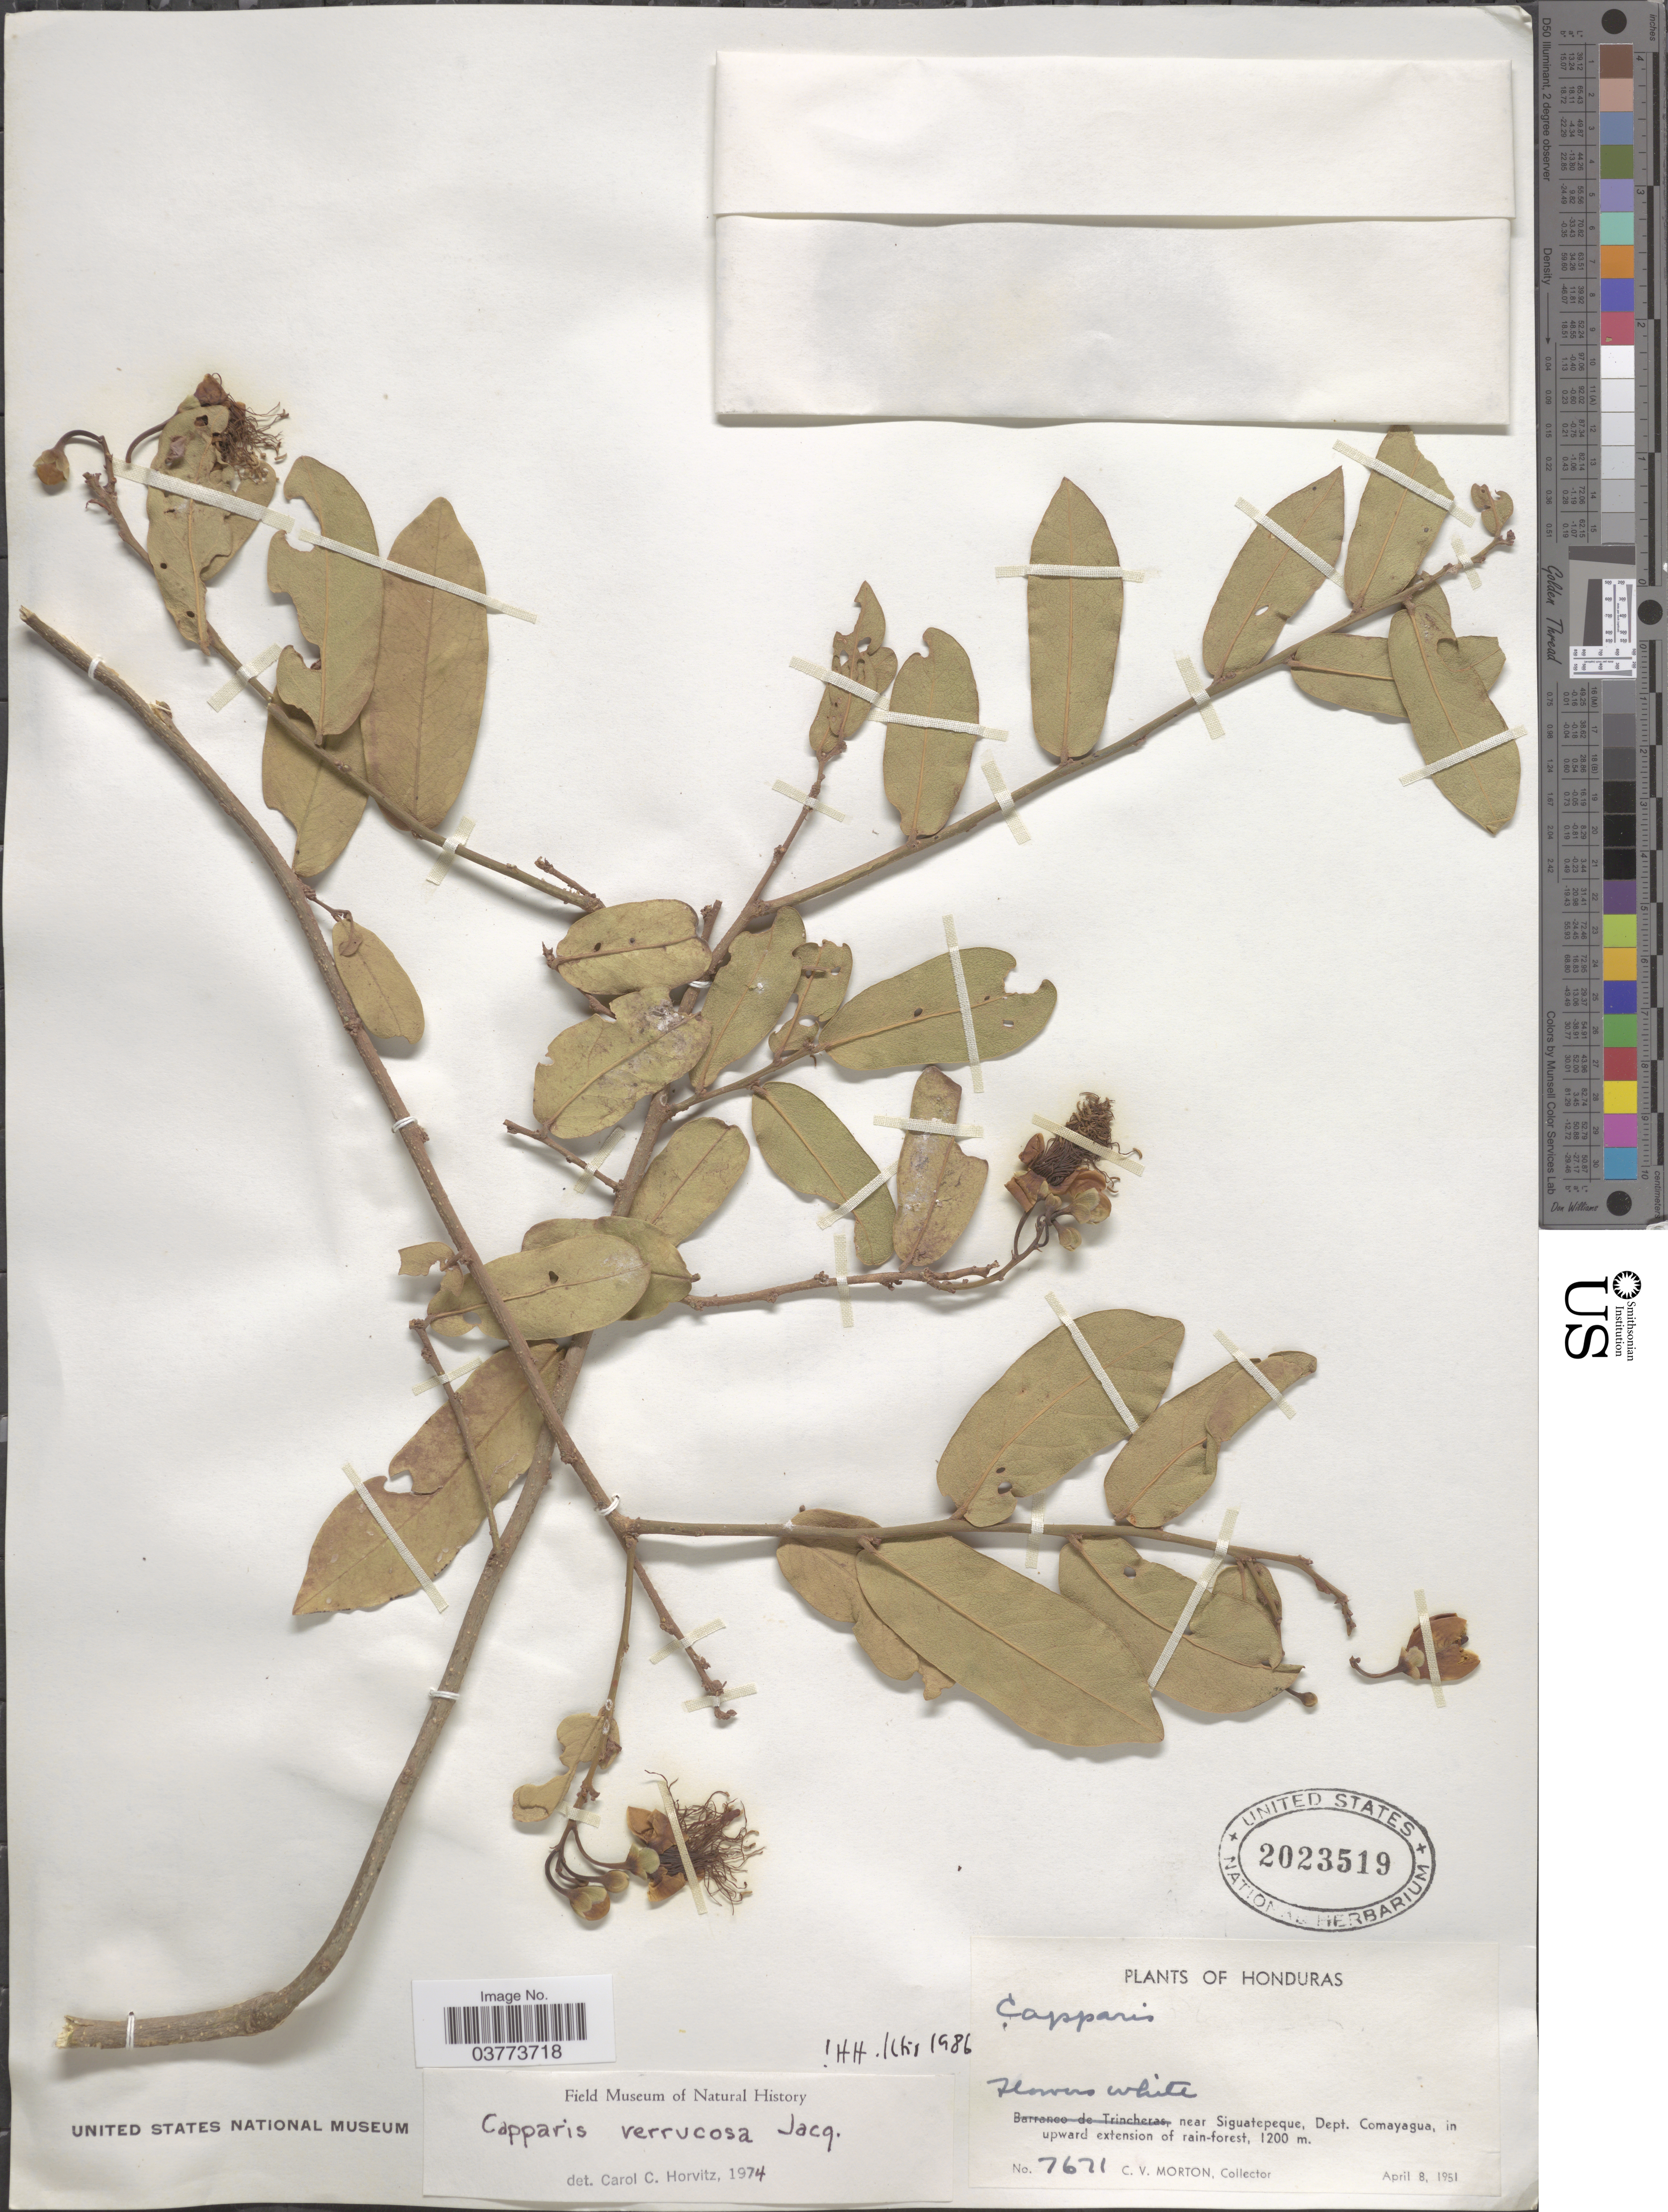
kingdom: Plantae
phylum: Tracheophyta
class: Magnoliopsida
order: Brassicales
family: Capparaceae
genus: Cynophalla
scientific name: Cynophalla verrucosa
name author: (Jacq.) J. Presl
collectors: C. V. Morton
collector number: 7671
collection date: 1951-04-08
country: Honduras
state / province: Comayagua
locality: Near Siguatepeque, Dept. Comayagua.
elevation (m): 1200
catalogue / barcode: US 2023519